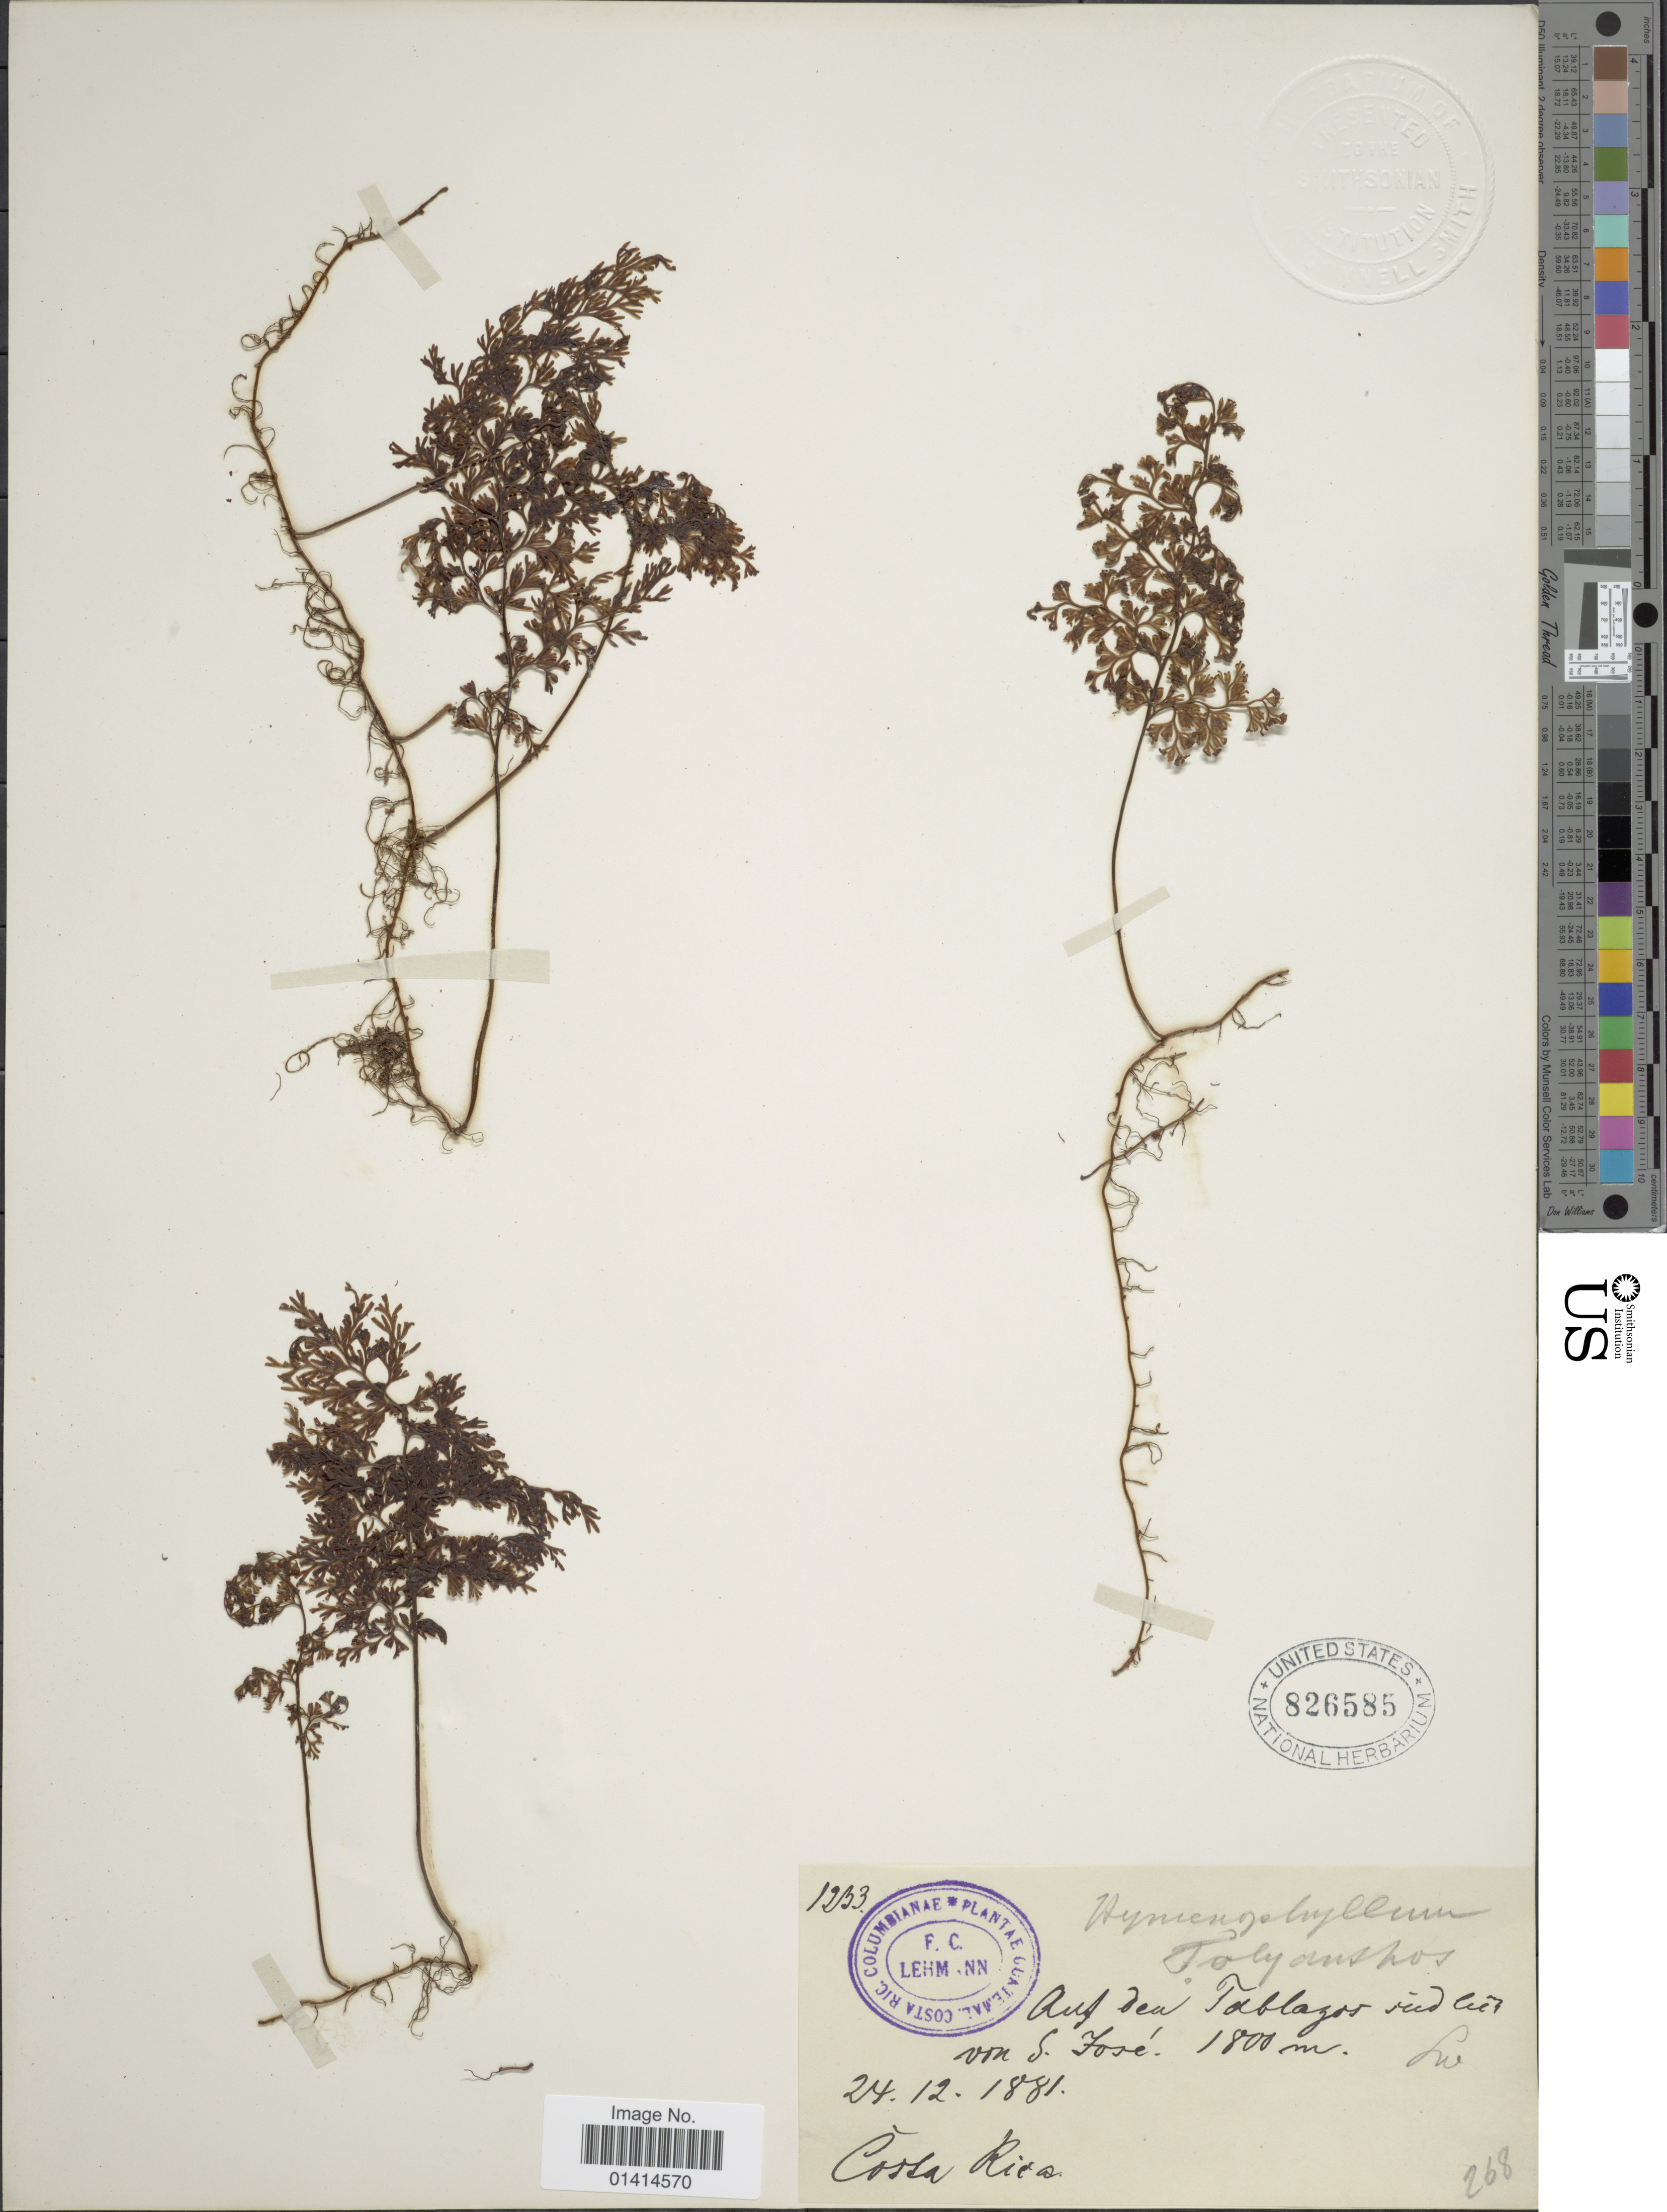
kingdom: Plantae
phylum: Tracheophyta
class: Polypodiopsida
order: Hymenophyllales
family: Hymenophyllaceae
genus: Hymenophyllum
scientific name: Hymenophyllum polyanthos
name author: (Sw.) Sw.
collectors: F. C. Lehmann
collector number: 1233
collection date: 1881-12-24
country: Costa Rica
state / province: San José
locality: Auf den Tablazo sud [illegible text] von S José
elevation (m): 1800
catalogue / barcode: US 826585